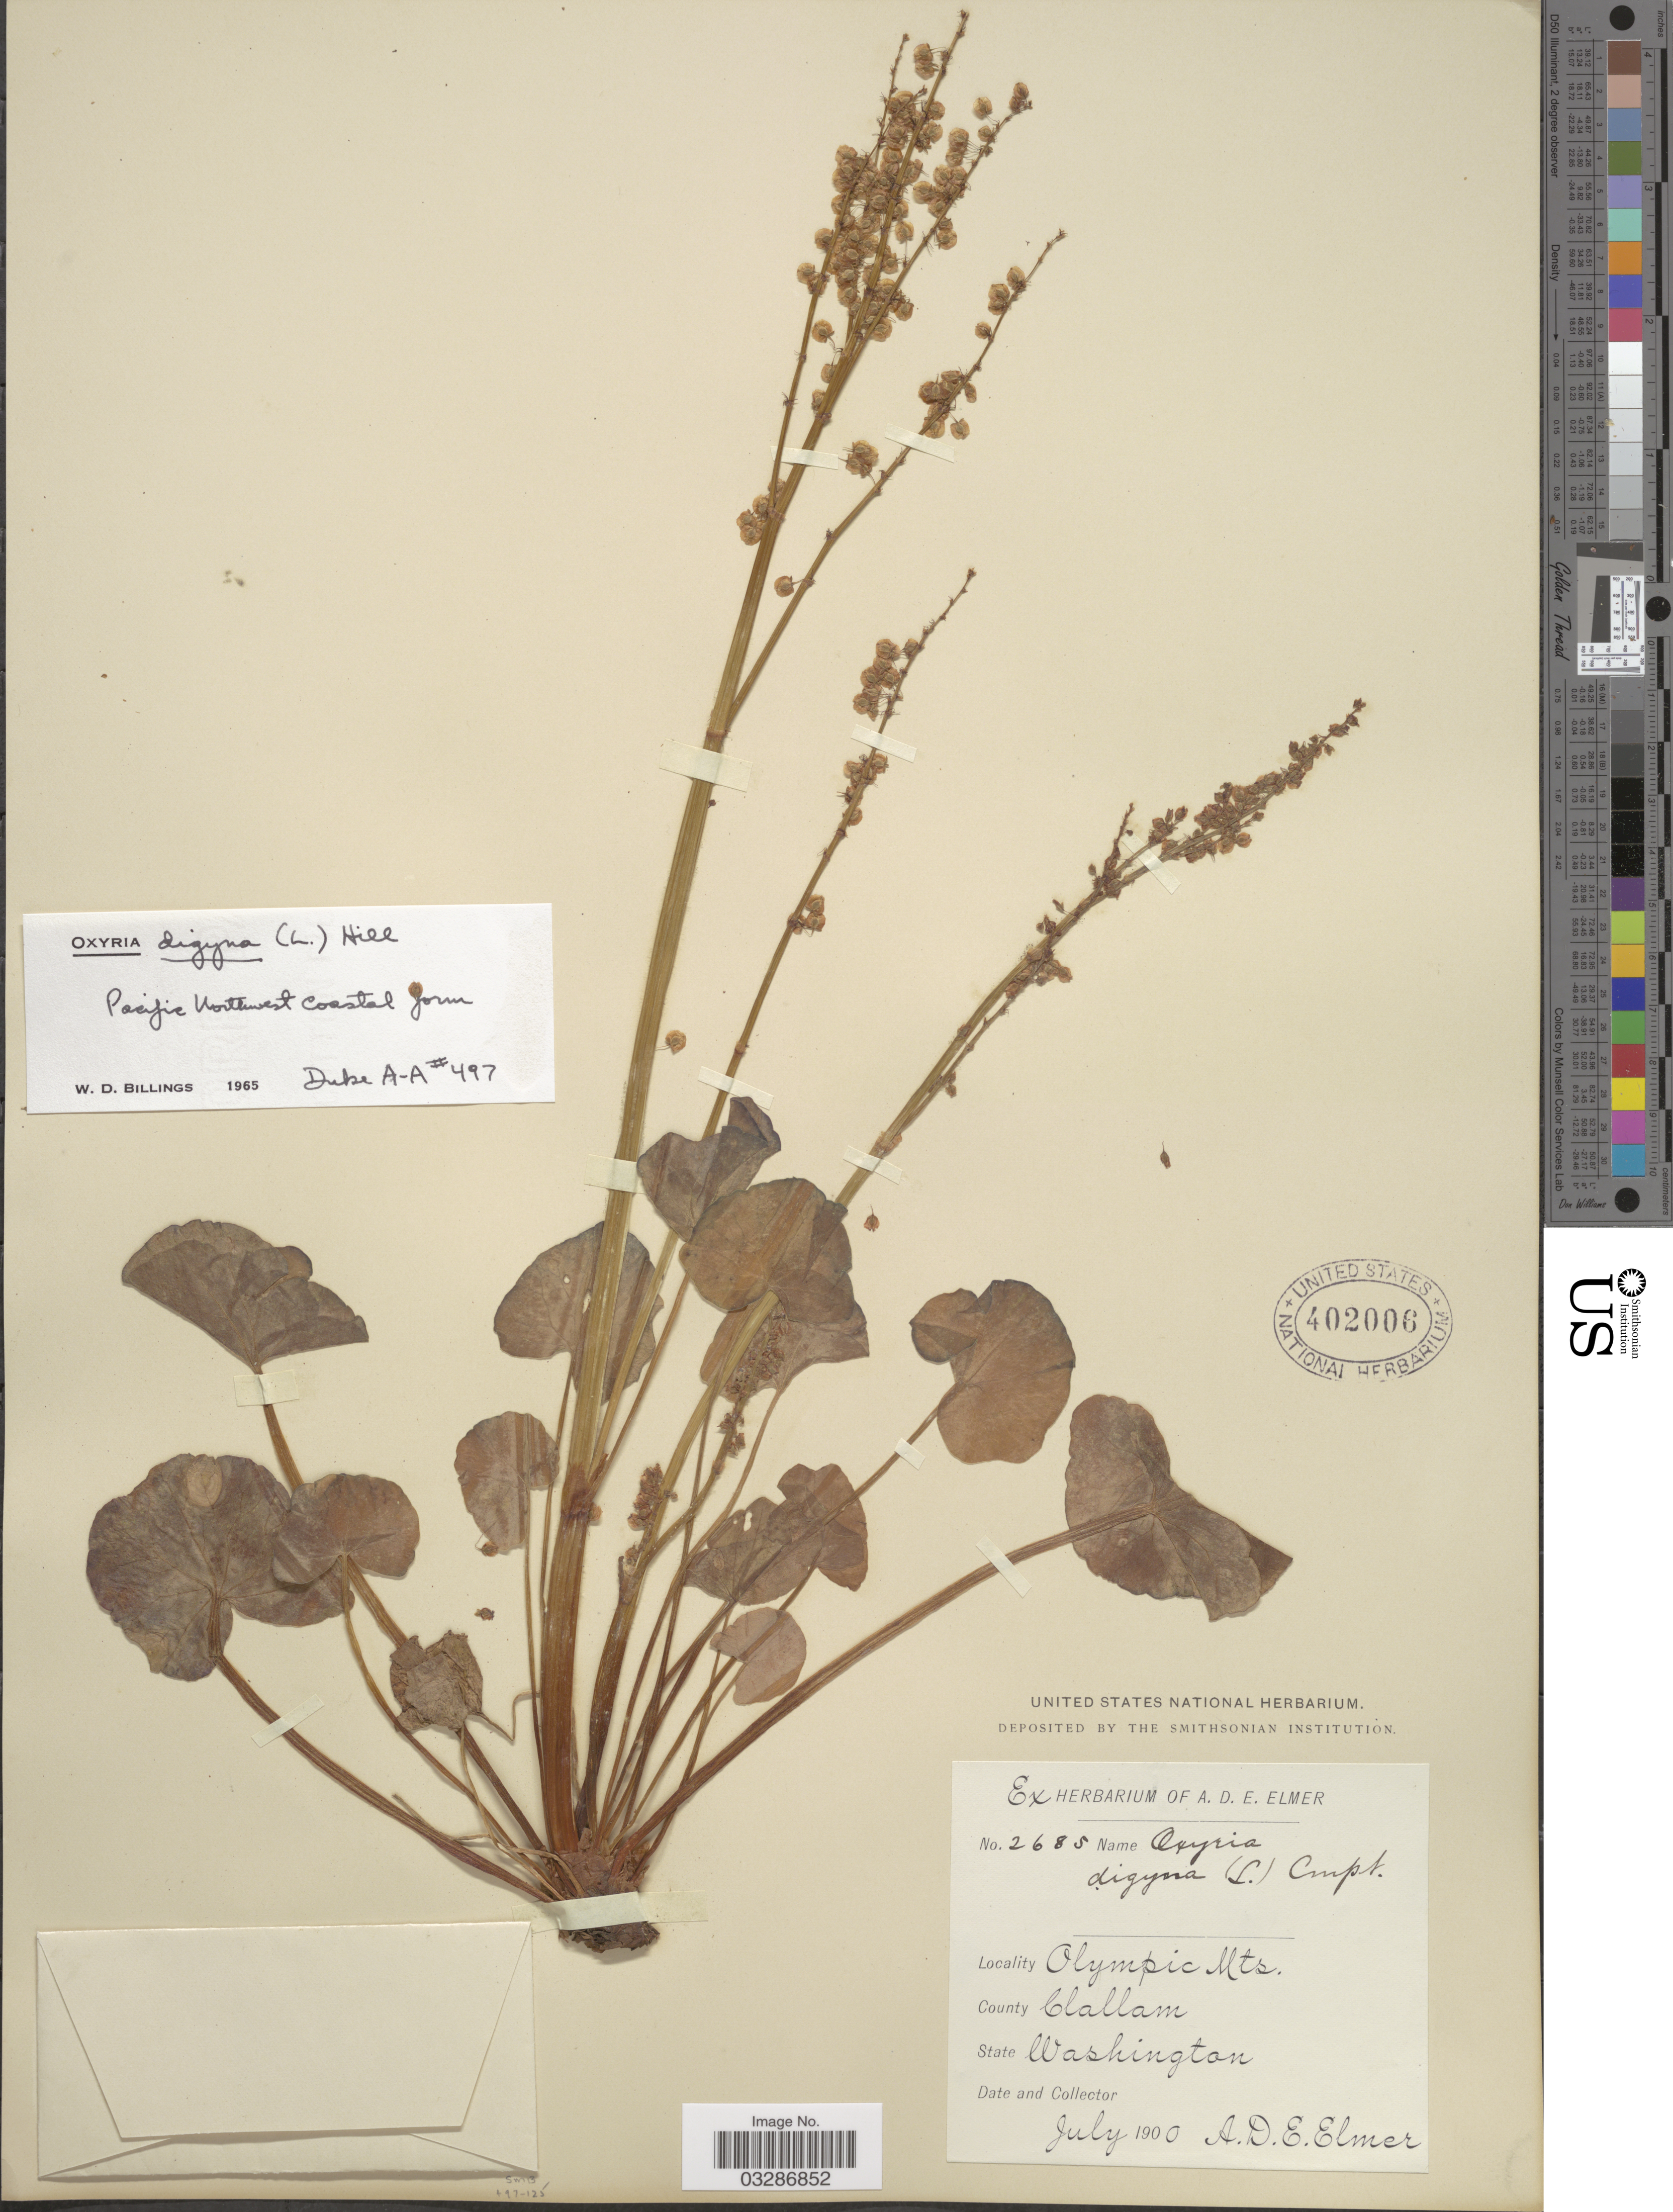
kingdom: Plantae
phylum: Tracheophyta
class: Magnoliopsida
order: Caryophyllales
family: Polygonaceae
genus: Oxyria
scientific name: Oxyria digyna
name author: (L.) Hill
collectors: A. D. E. Elmer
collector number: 2685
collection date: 1900-07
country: United States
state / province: Washington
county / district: Clallam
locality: Olympic Mts. County Clallam.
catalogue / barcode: US 402006